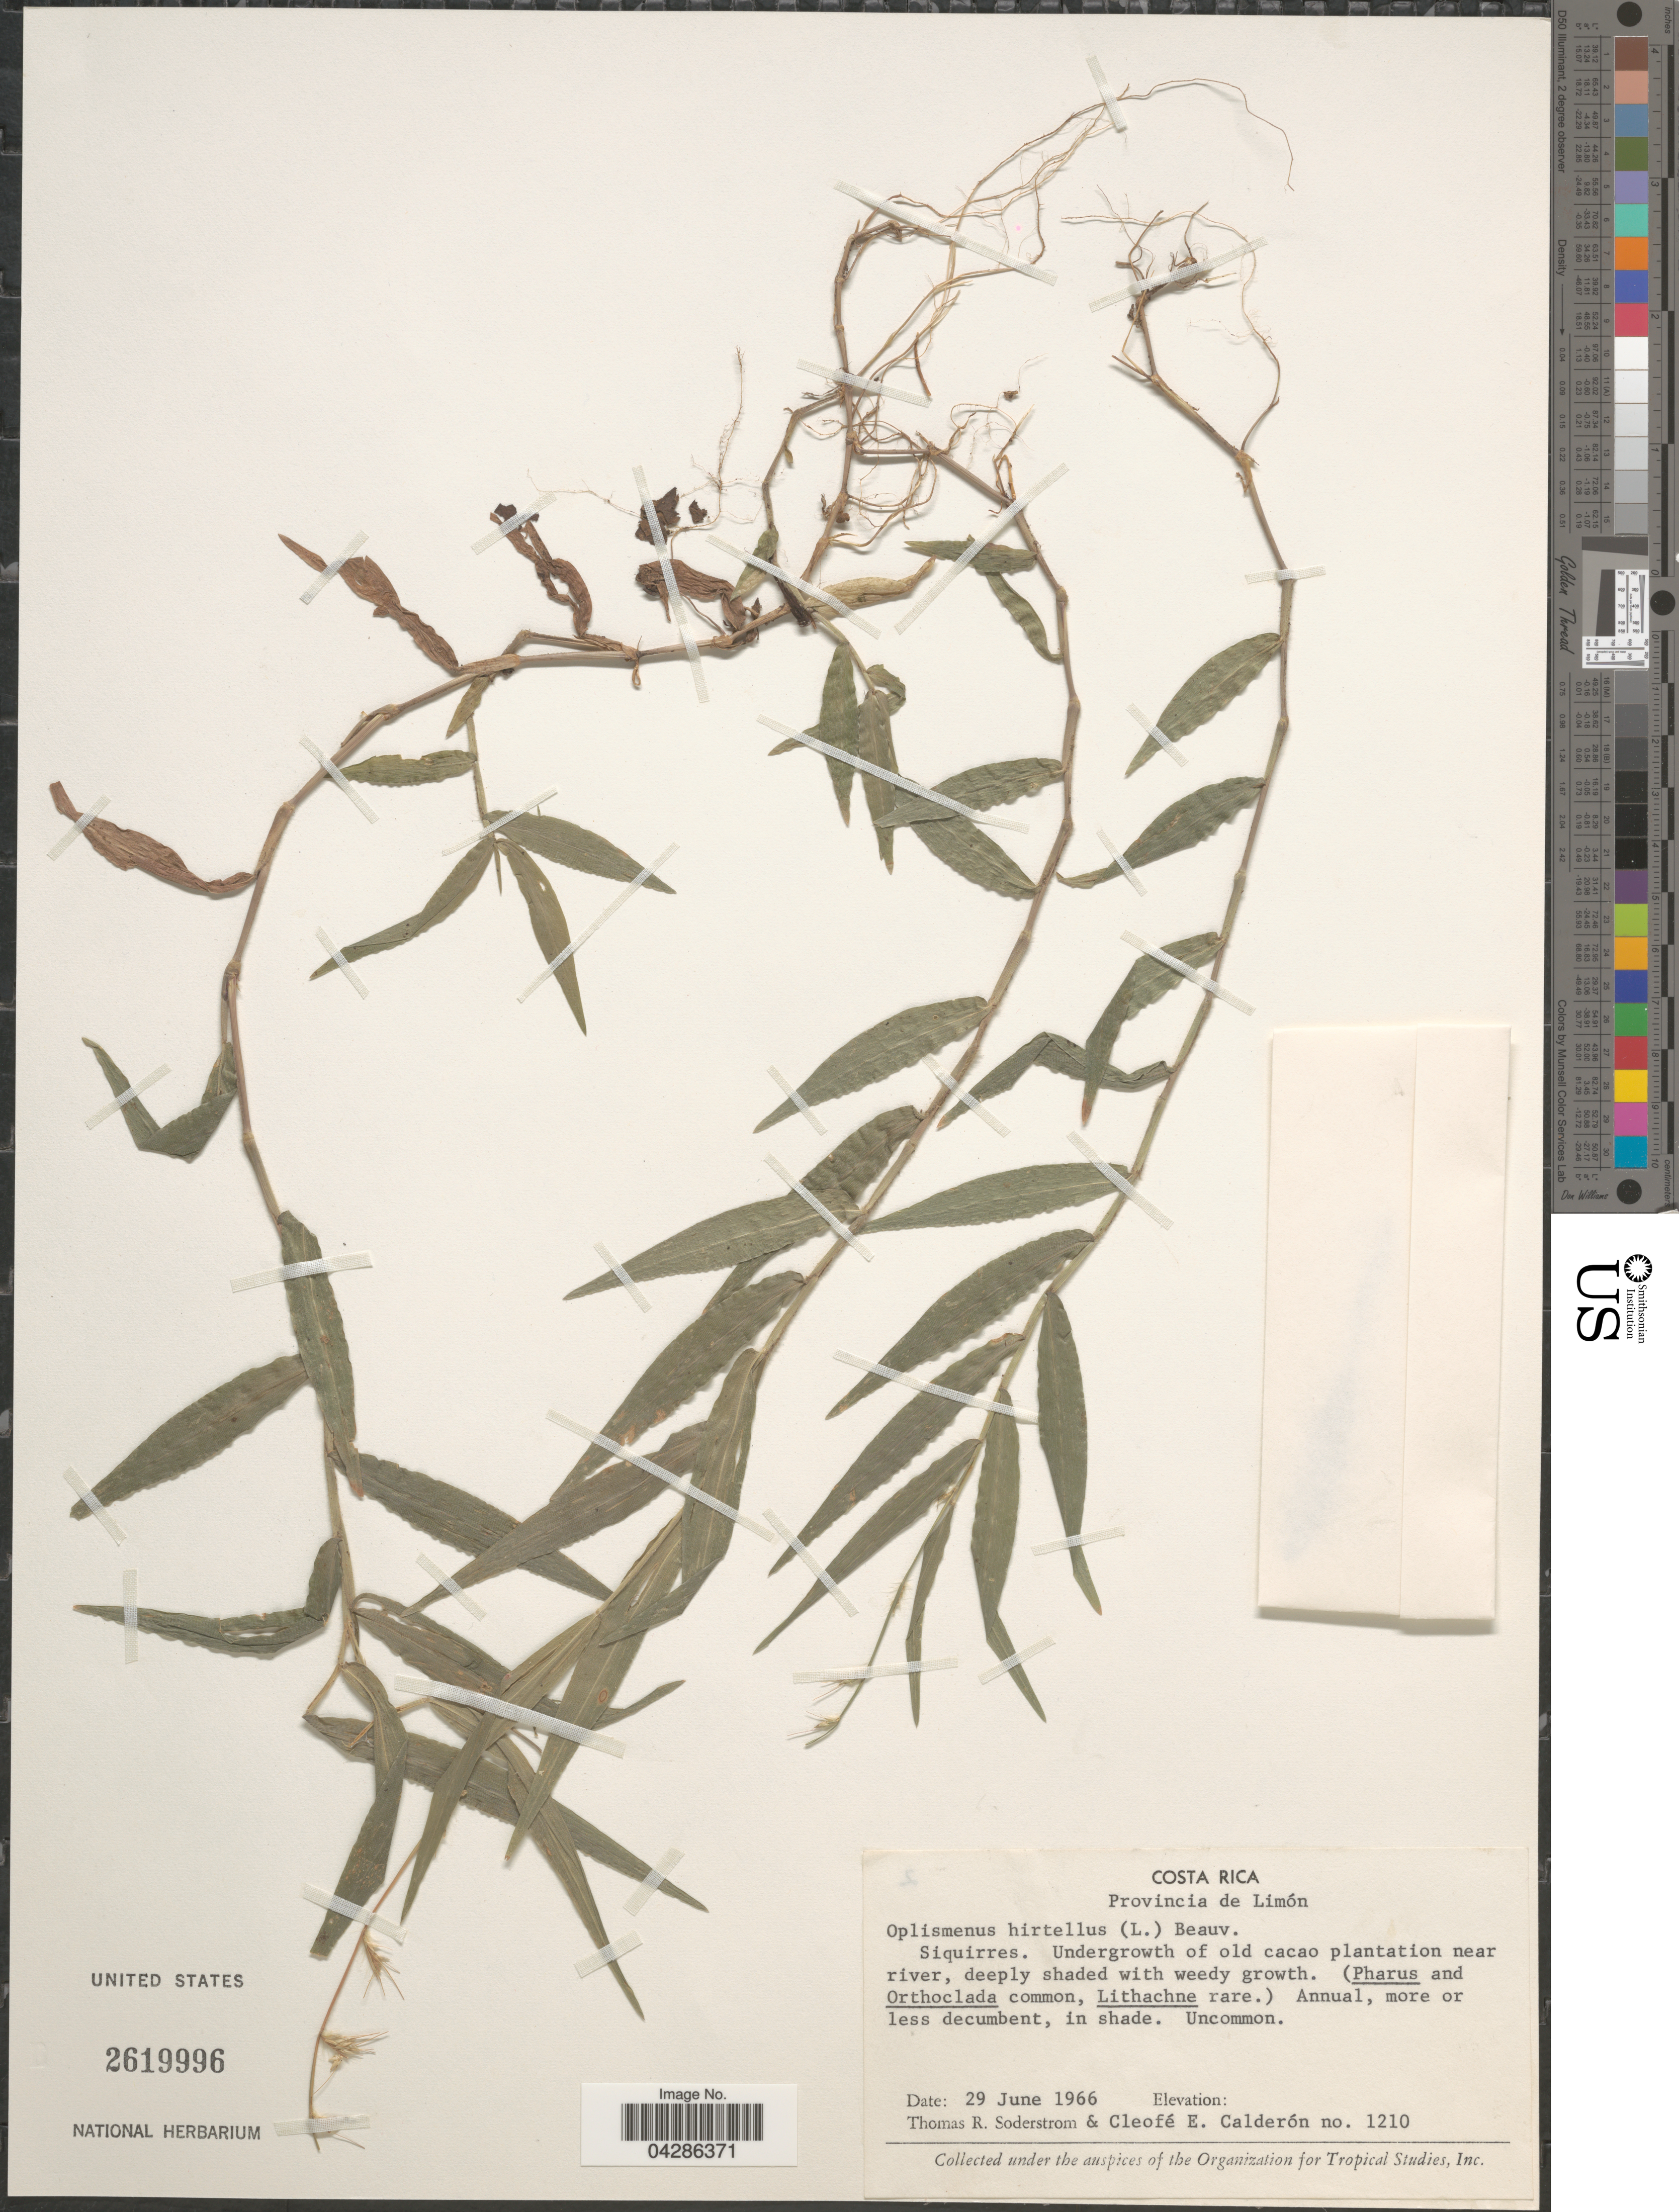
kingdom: Plantae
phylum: Tracheophyta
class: Liliopsida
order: Poales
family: Poaceae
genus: Oplismenus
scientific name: Oplismenus hirtellus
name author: (L.) P. Beauv.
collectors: T. R. Soderstrom & C. E. Calderón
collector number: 1210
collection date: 1966-06-29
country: Costa Rica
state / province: Limón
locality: Undergrowth of old cacao plantation near river, deeply shaded with weedy growth.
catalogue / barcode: US 2619996